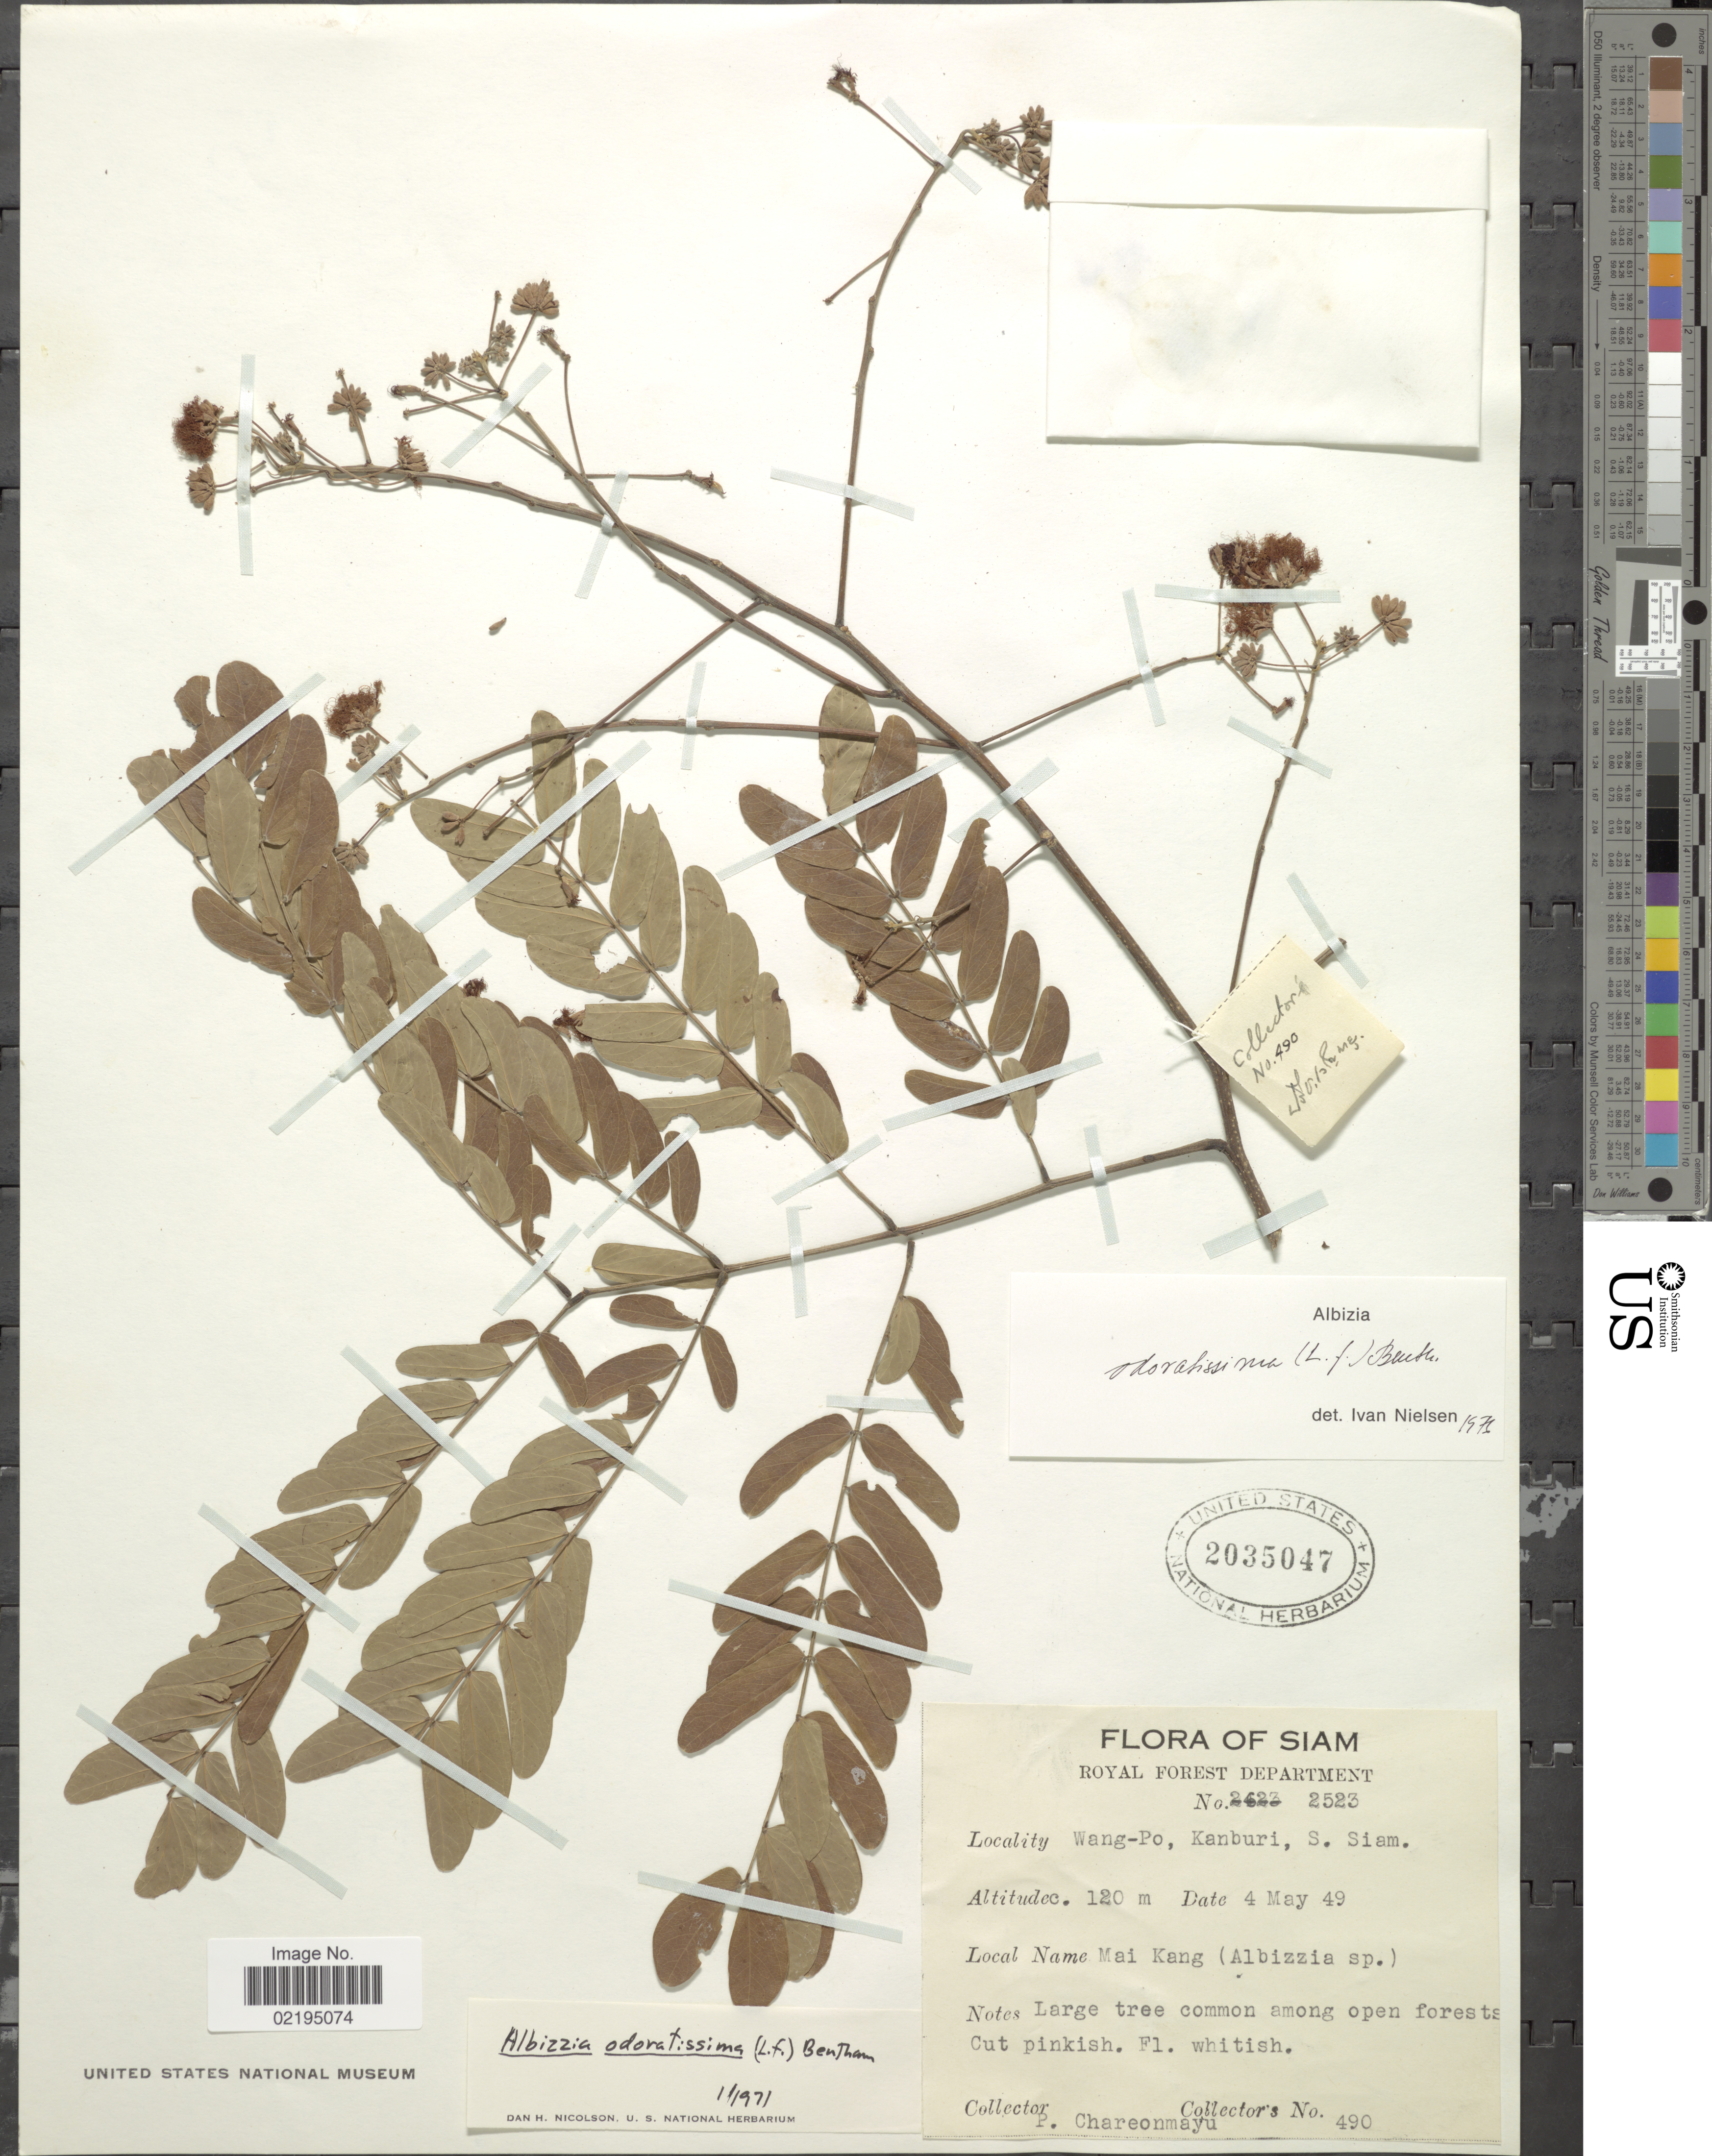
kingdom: Plantae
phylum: Tracheophyta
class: Magnoliopsida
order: Fabales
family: Fabaceae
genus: Albizia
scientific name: Albizia odoratissima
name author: (L. f.) Benth.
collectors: P. Chareonmayu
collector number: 490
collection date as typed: Transcribed d/m/y: 4/5/49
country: Thailand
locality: Siam, Wang-Po, Kanburi, S. Siam.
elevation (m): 120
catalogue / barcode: US 2035047